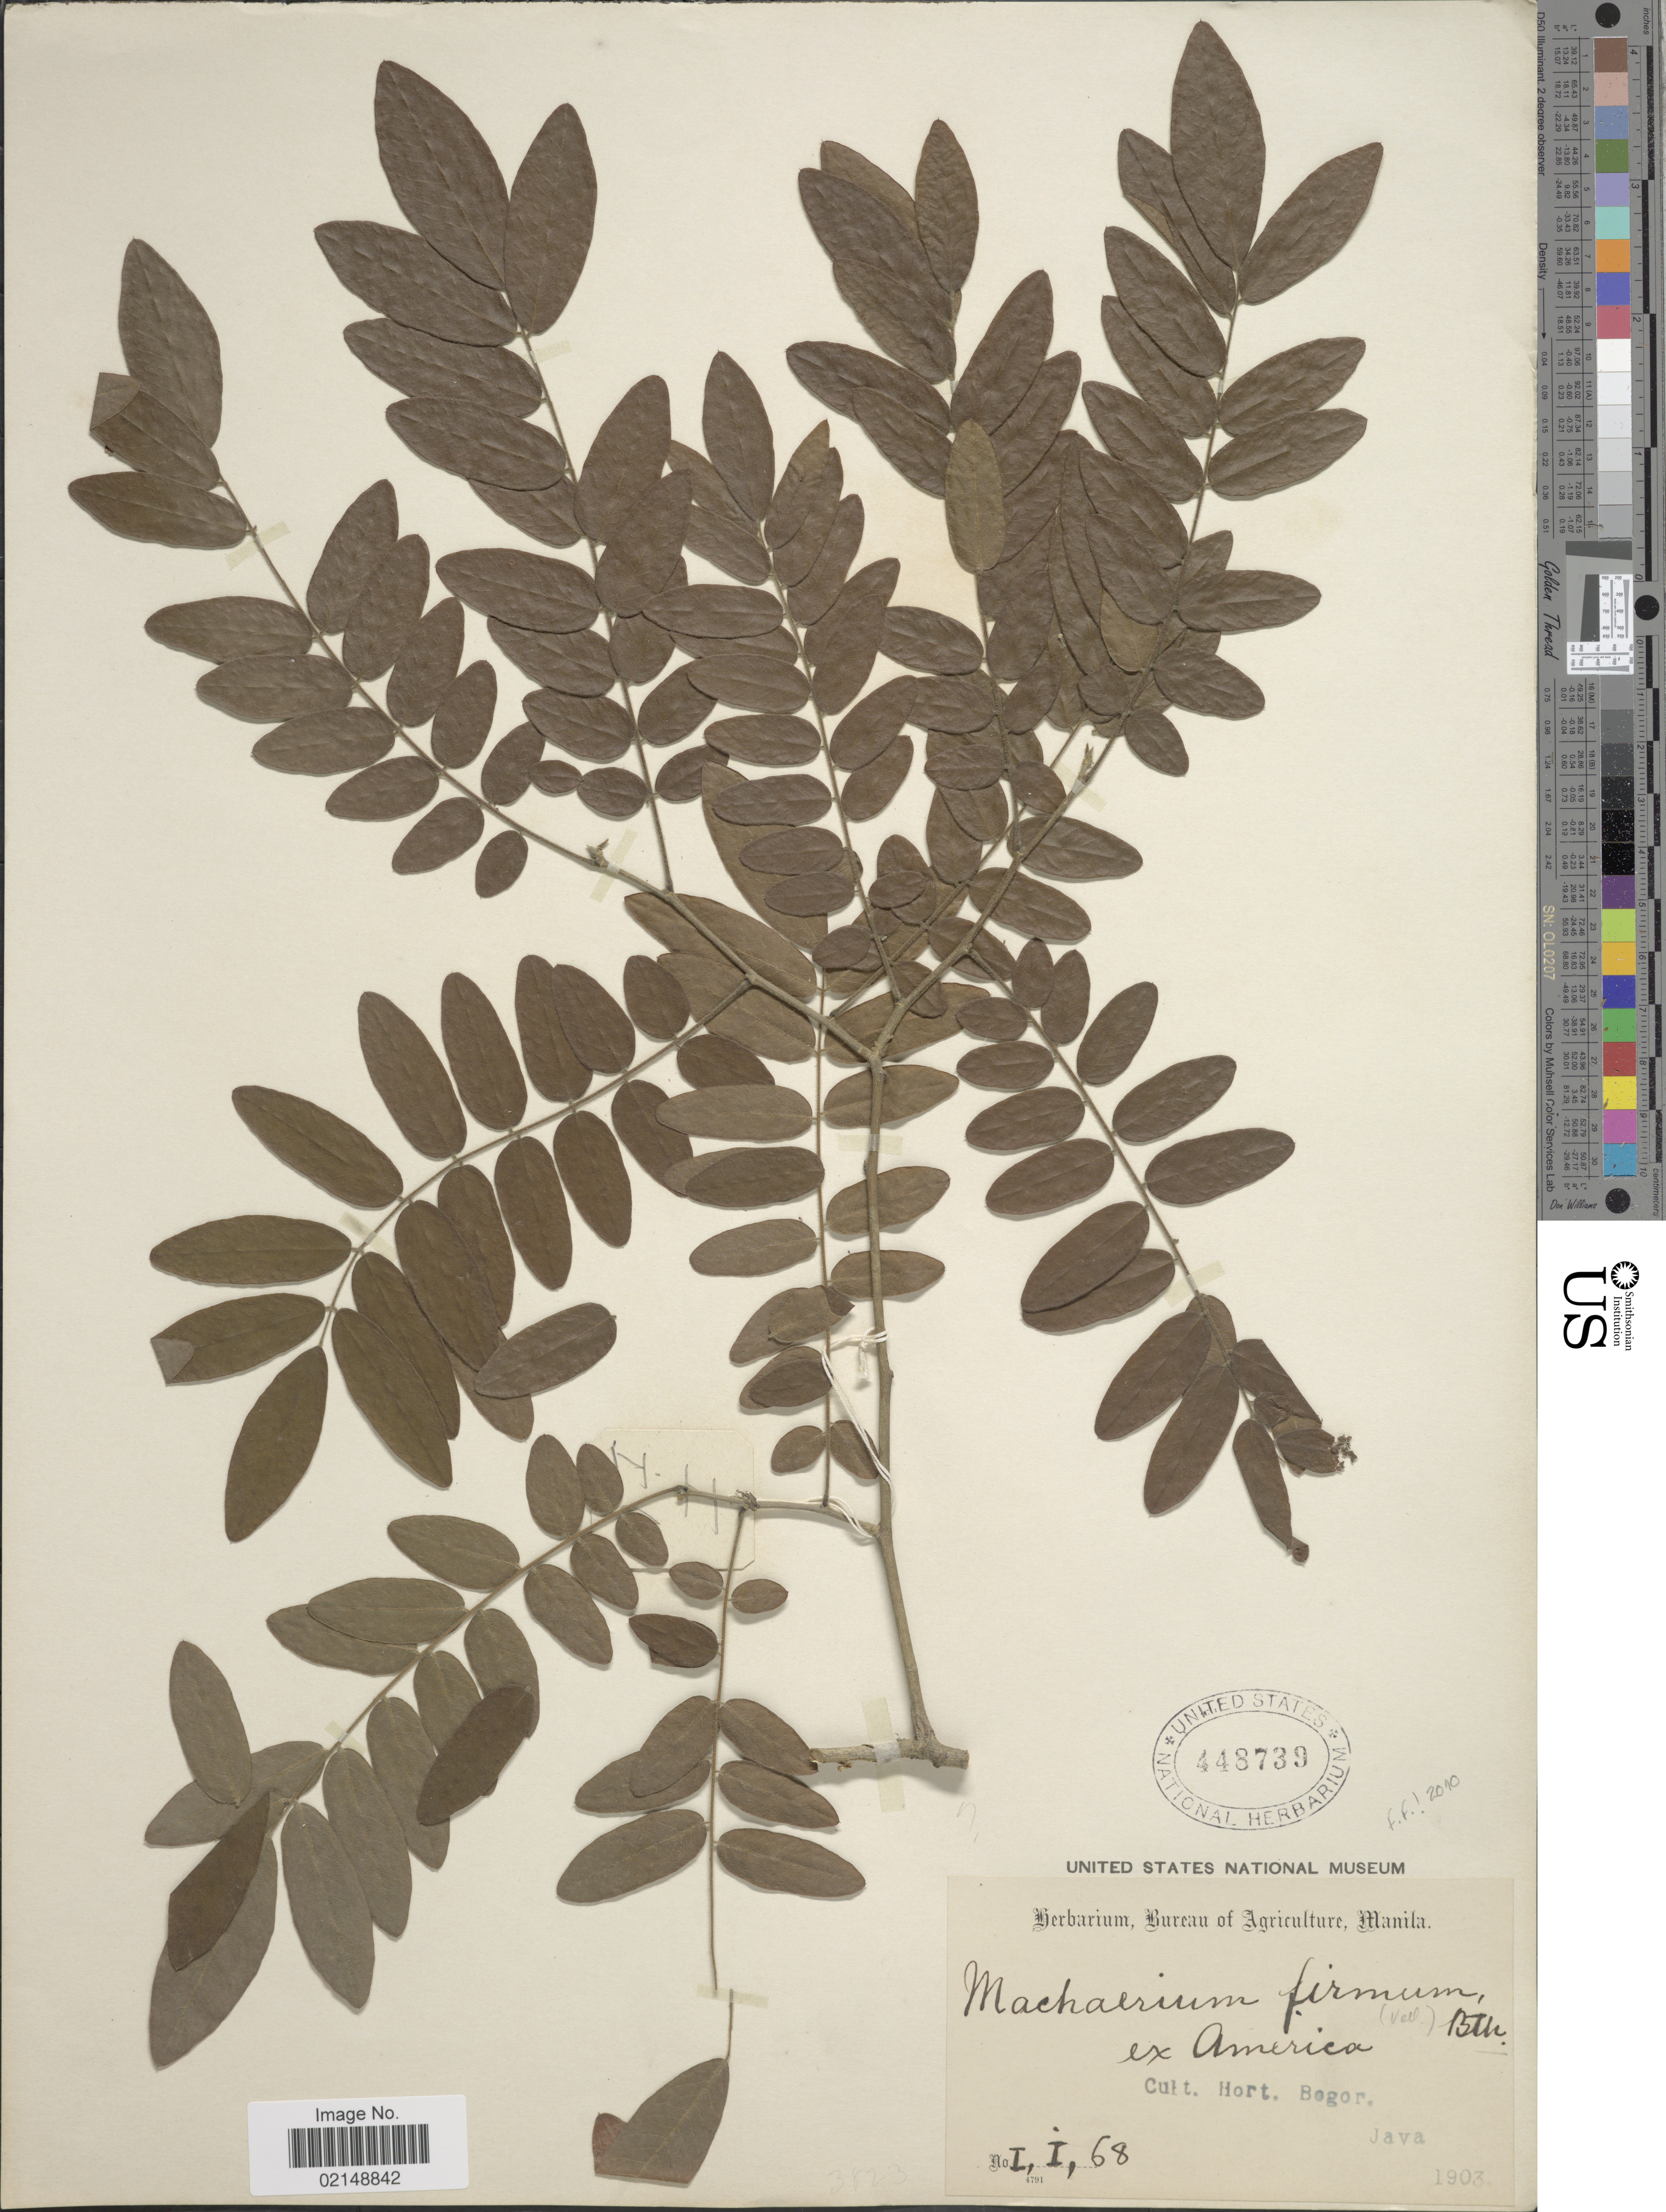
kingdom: Plantae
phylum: Tracheophyta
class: Magnoliopsida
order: Fabales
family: Fabaceae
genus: Machaerium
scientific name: Machaerium firmum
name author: (Vell.) Benth.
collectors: ex Herb. Bur. Agric. Manila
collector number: II68?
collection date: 1903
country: Indonesia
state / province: Java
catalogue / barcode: US 448739